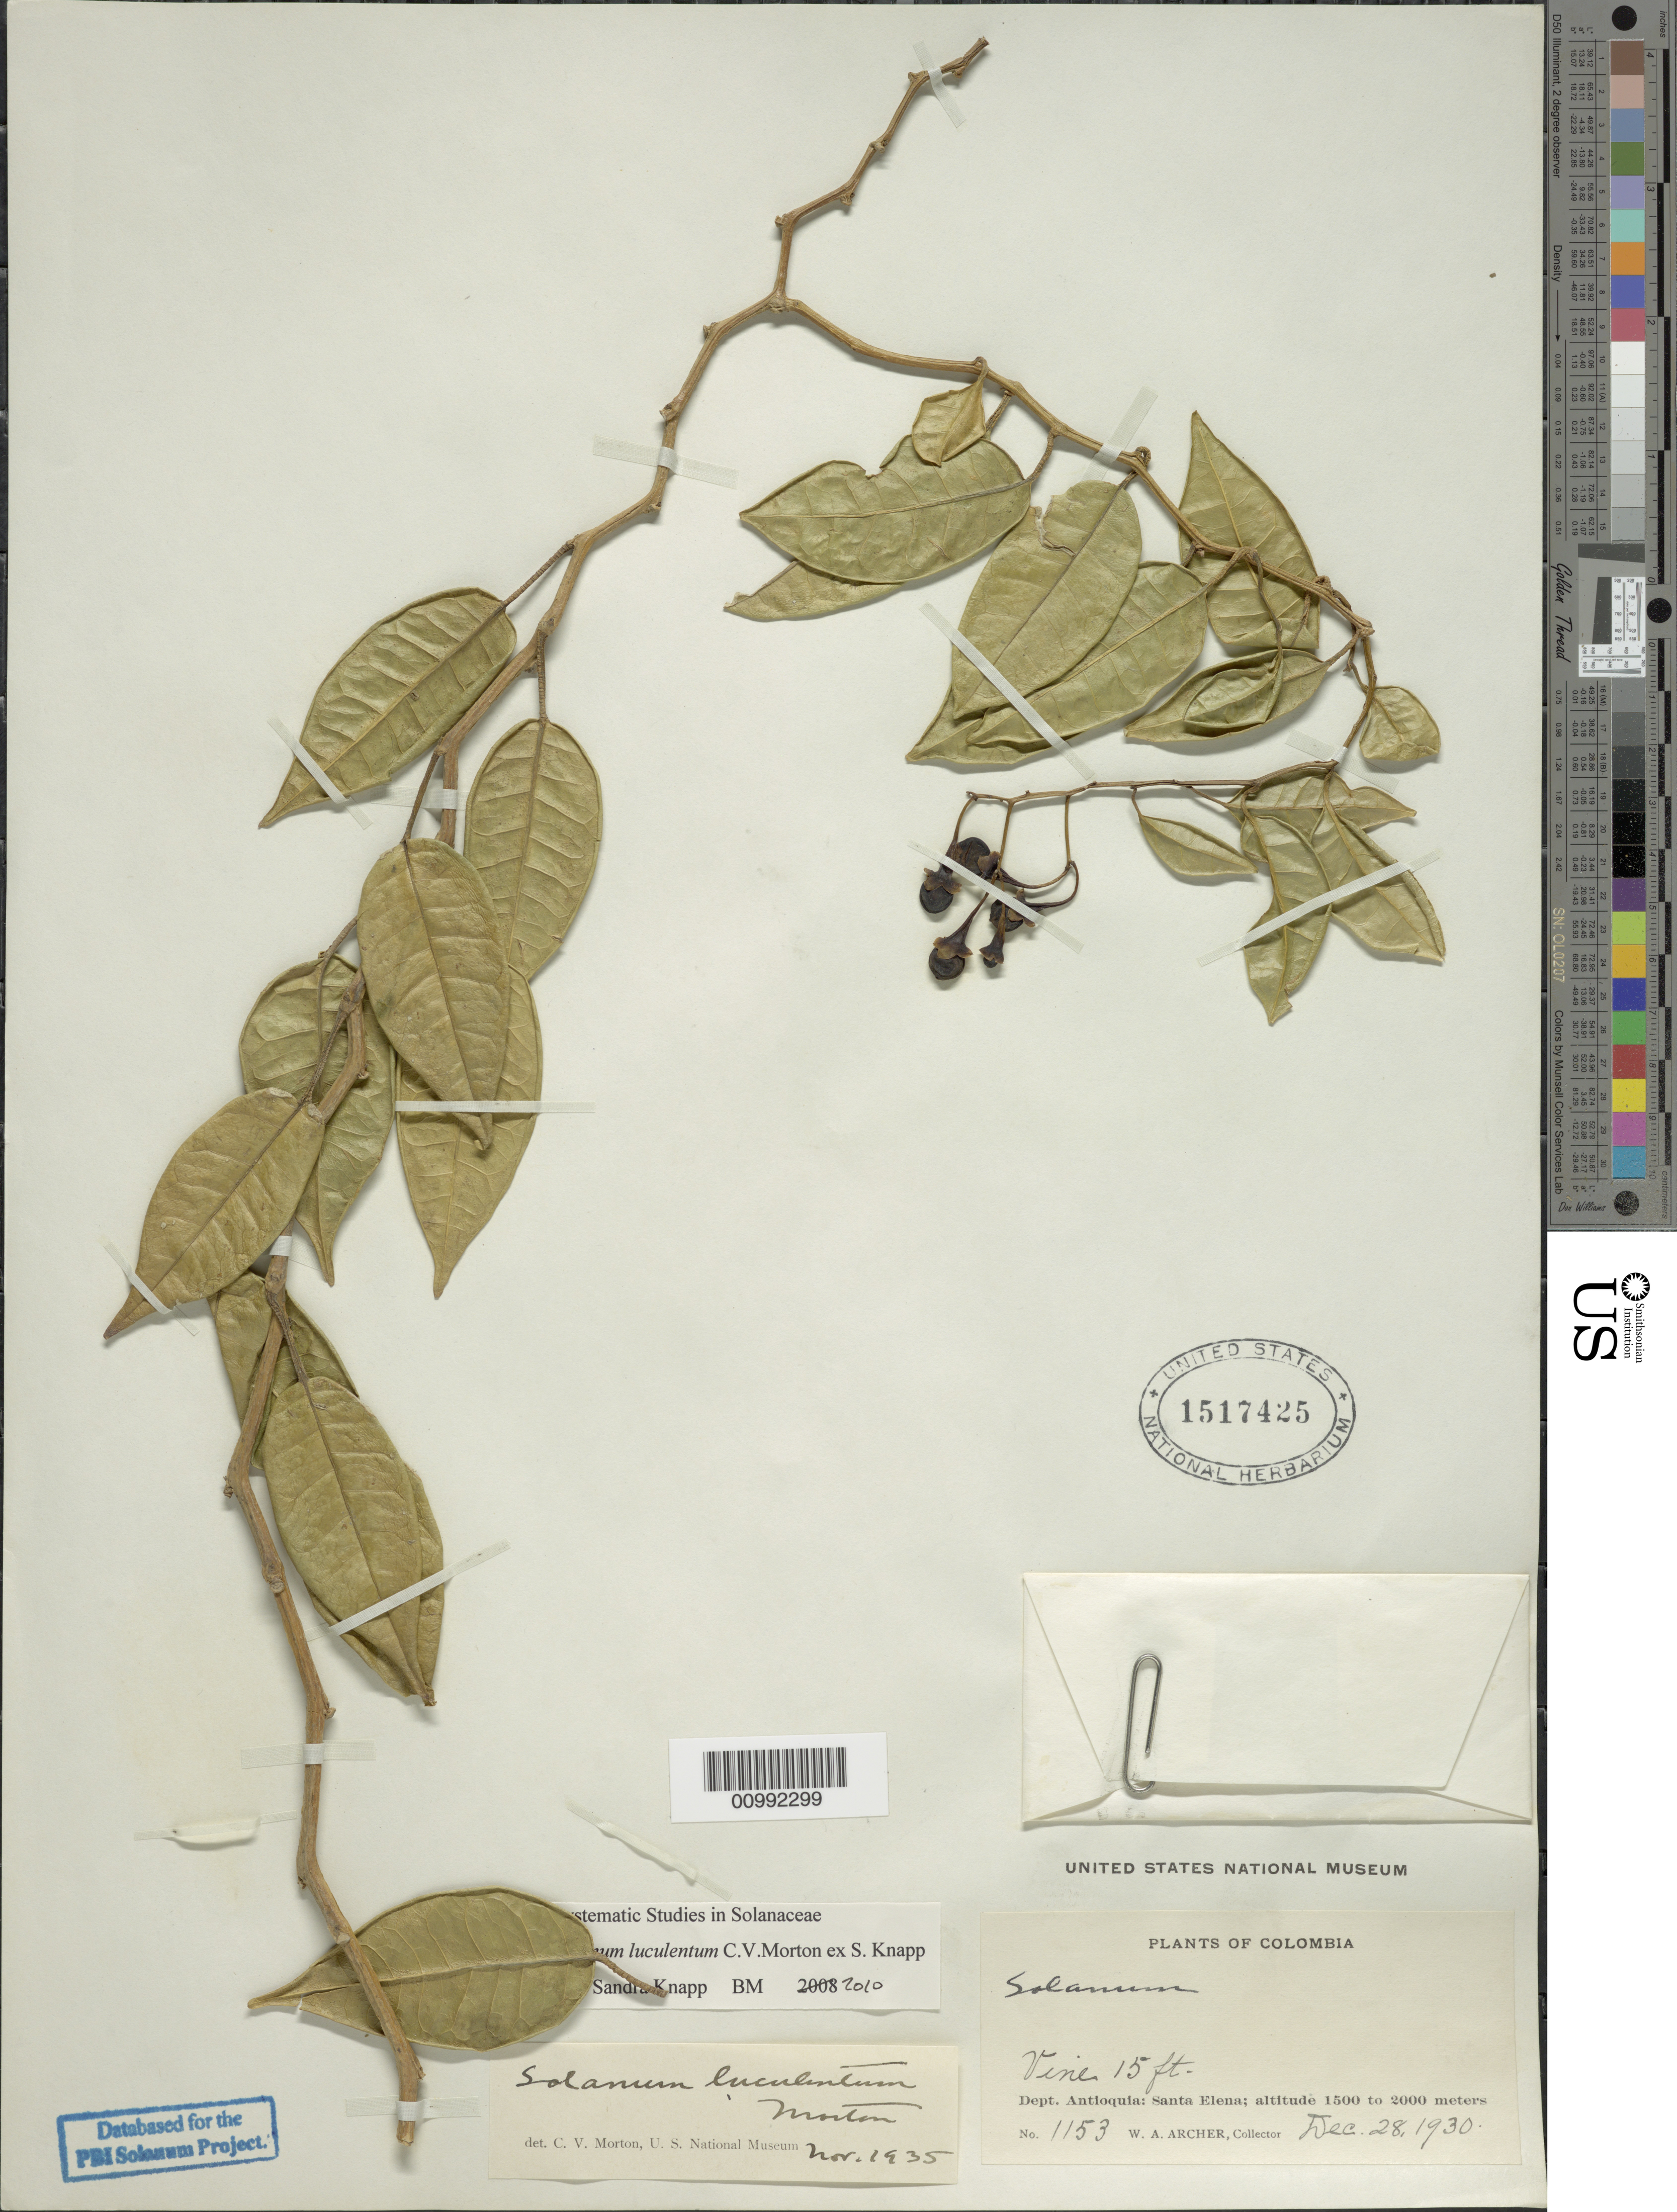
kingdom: Plantae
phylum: Tracheophyta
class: Magnoliopsida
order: Solanales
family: Solanaceae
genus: Solanum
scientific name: Solanum luculentum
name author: S. Knapp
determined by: Knapp, S. D.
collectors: A. W. Archer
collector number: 1153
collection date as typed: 28 Dec 1930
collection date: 1930-12-28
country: Colombia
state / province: Antioquia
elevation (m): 1500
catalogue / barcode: US 1517425